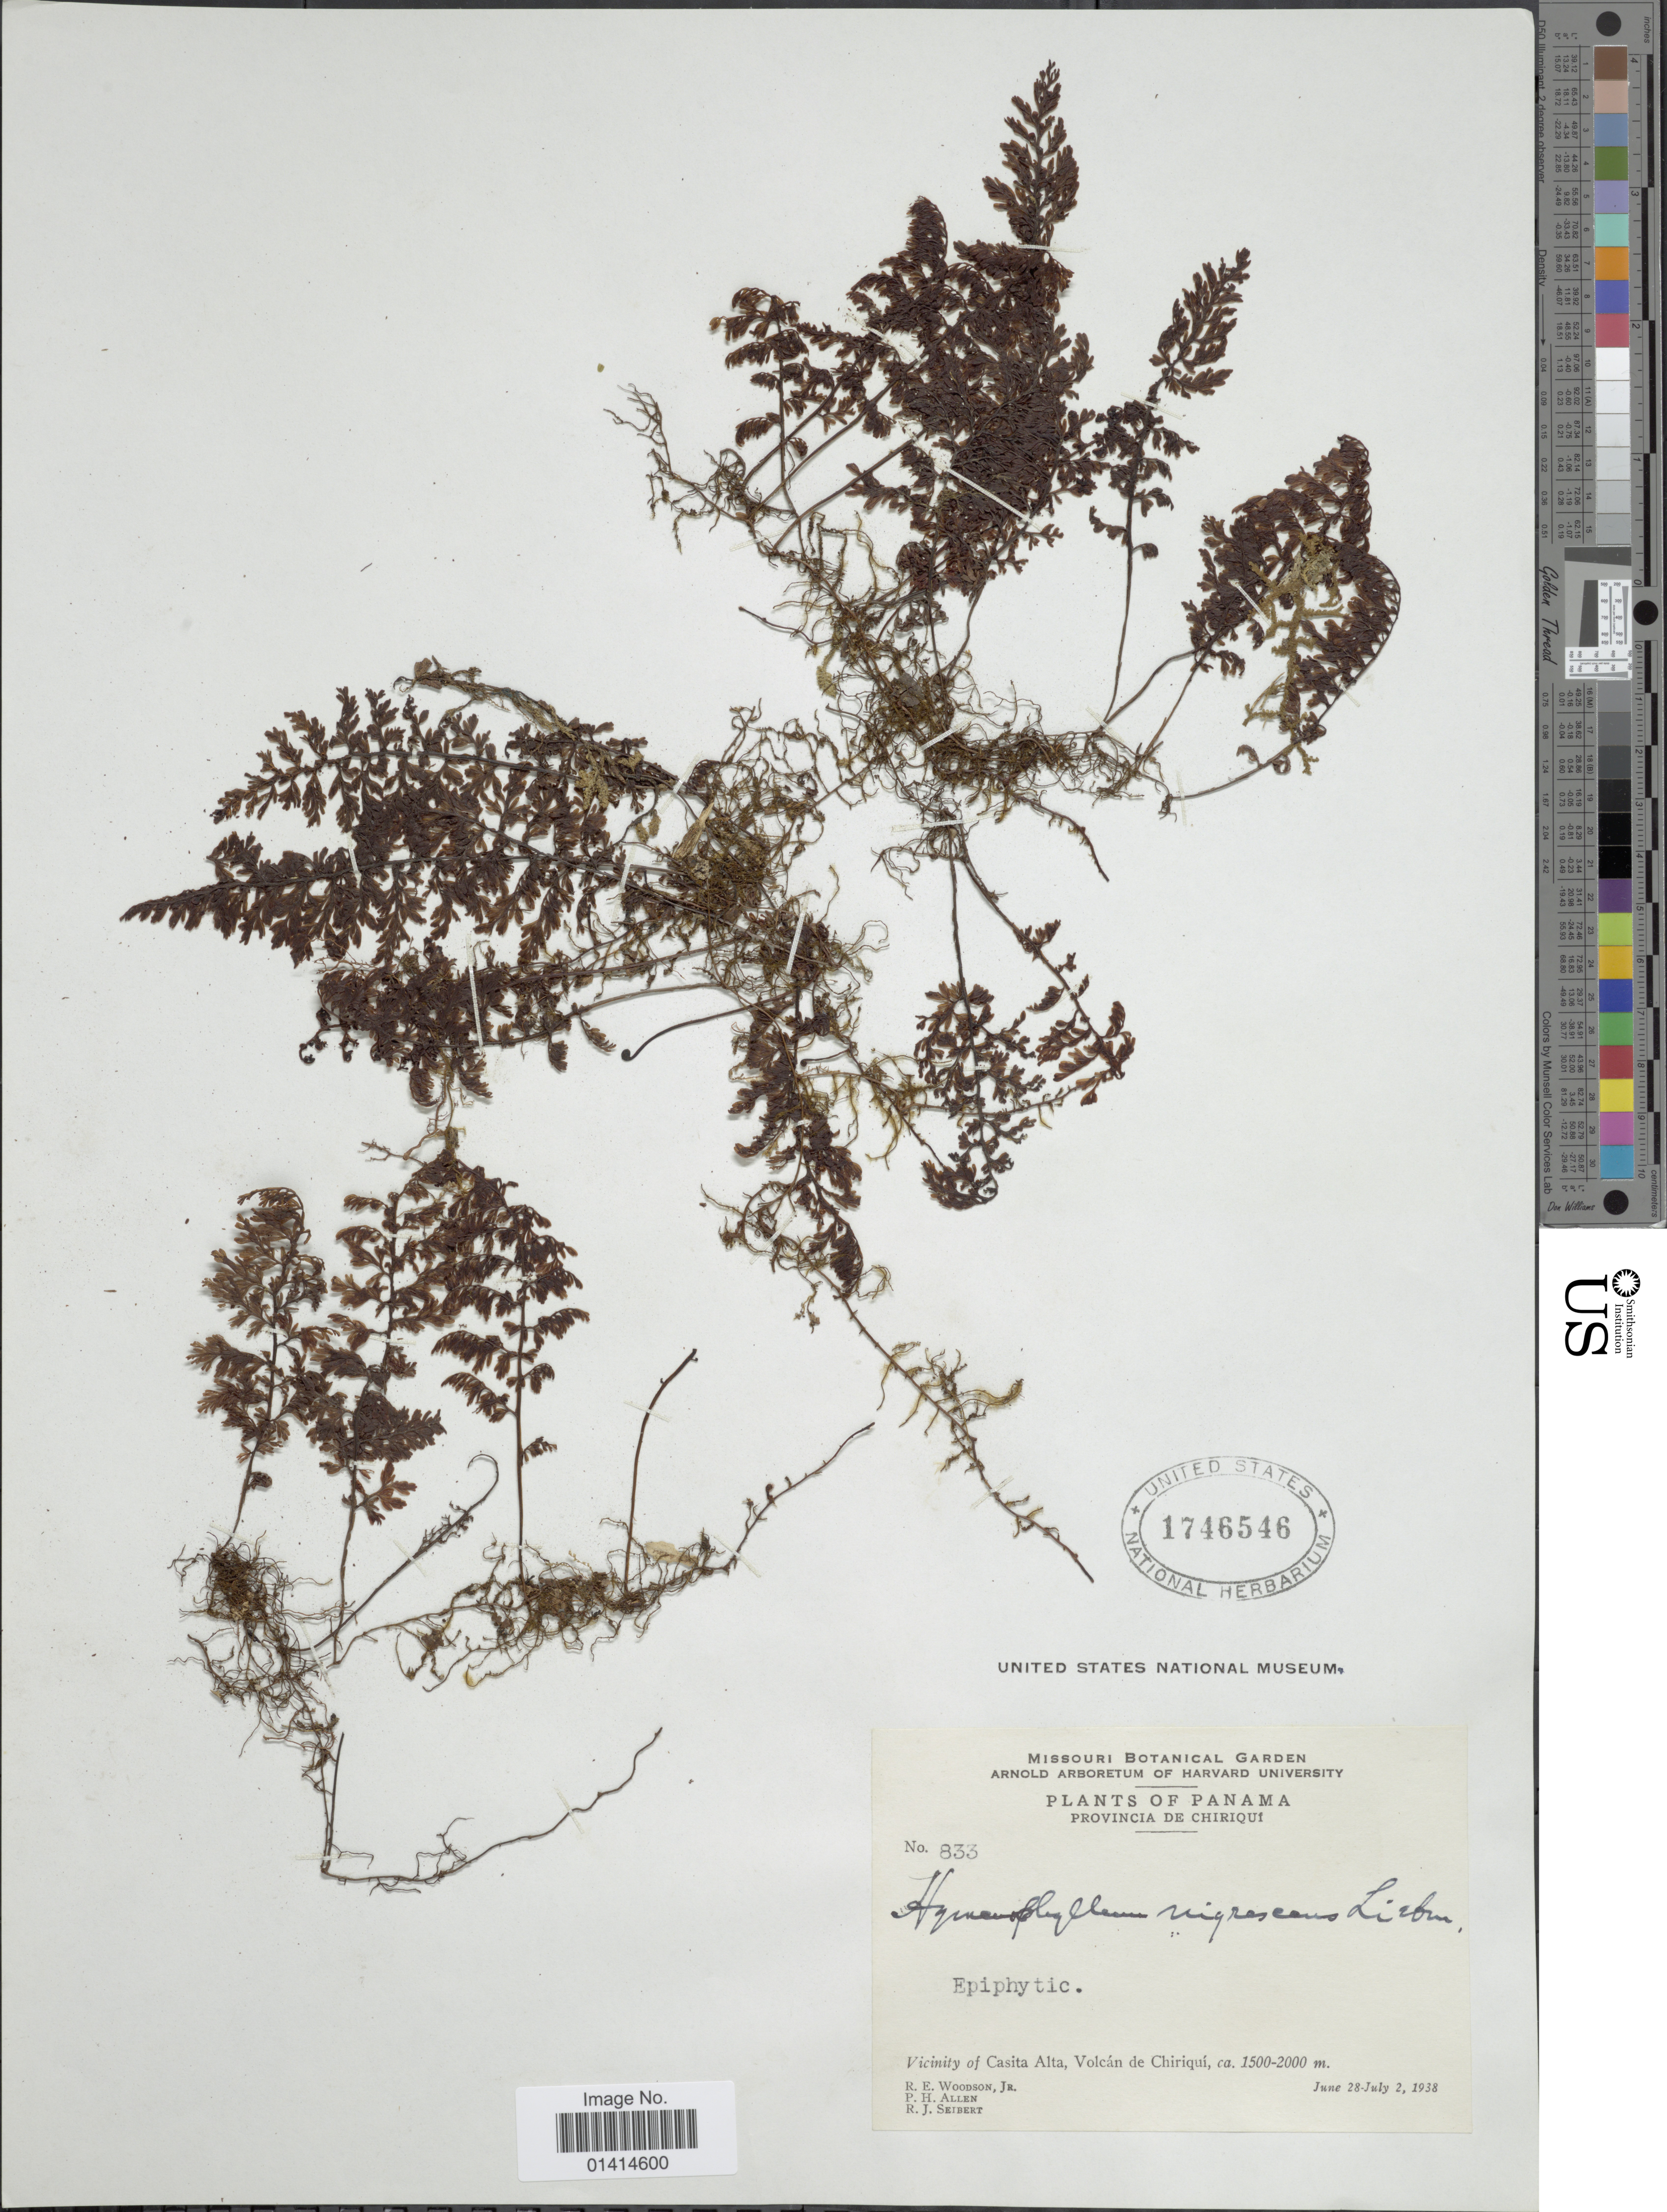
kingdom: Plantae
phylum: Tracheophyta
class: Polypodiopsida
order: Hymenophyllales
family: Hymenophyllaceae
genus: Hymenophyllum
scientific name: Hymenophyllum polyanthos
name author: (Sw.) Sw.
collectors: R. E. Woodson, P. H. Allen & R. J. Seibert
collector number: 833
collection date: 1938-06-28/1938-07-02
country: Panama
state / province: Chiriqui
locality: Vicinity of Casita Alta, Volcán de Chiriqui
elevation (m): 1500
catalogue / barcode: US 1746546